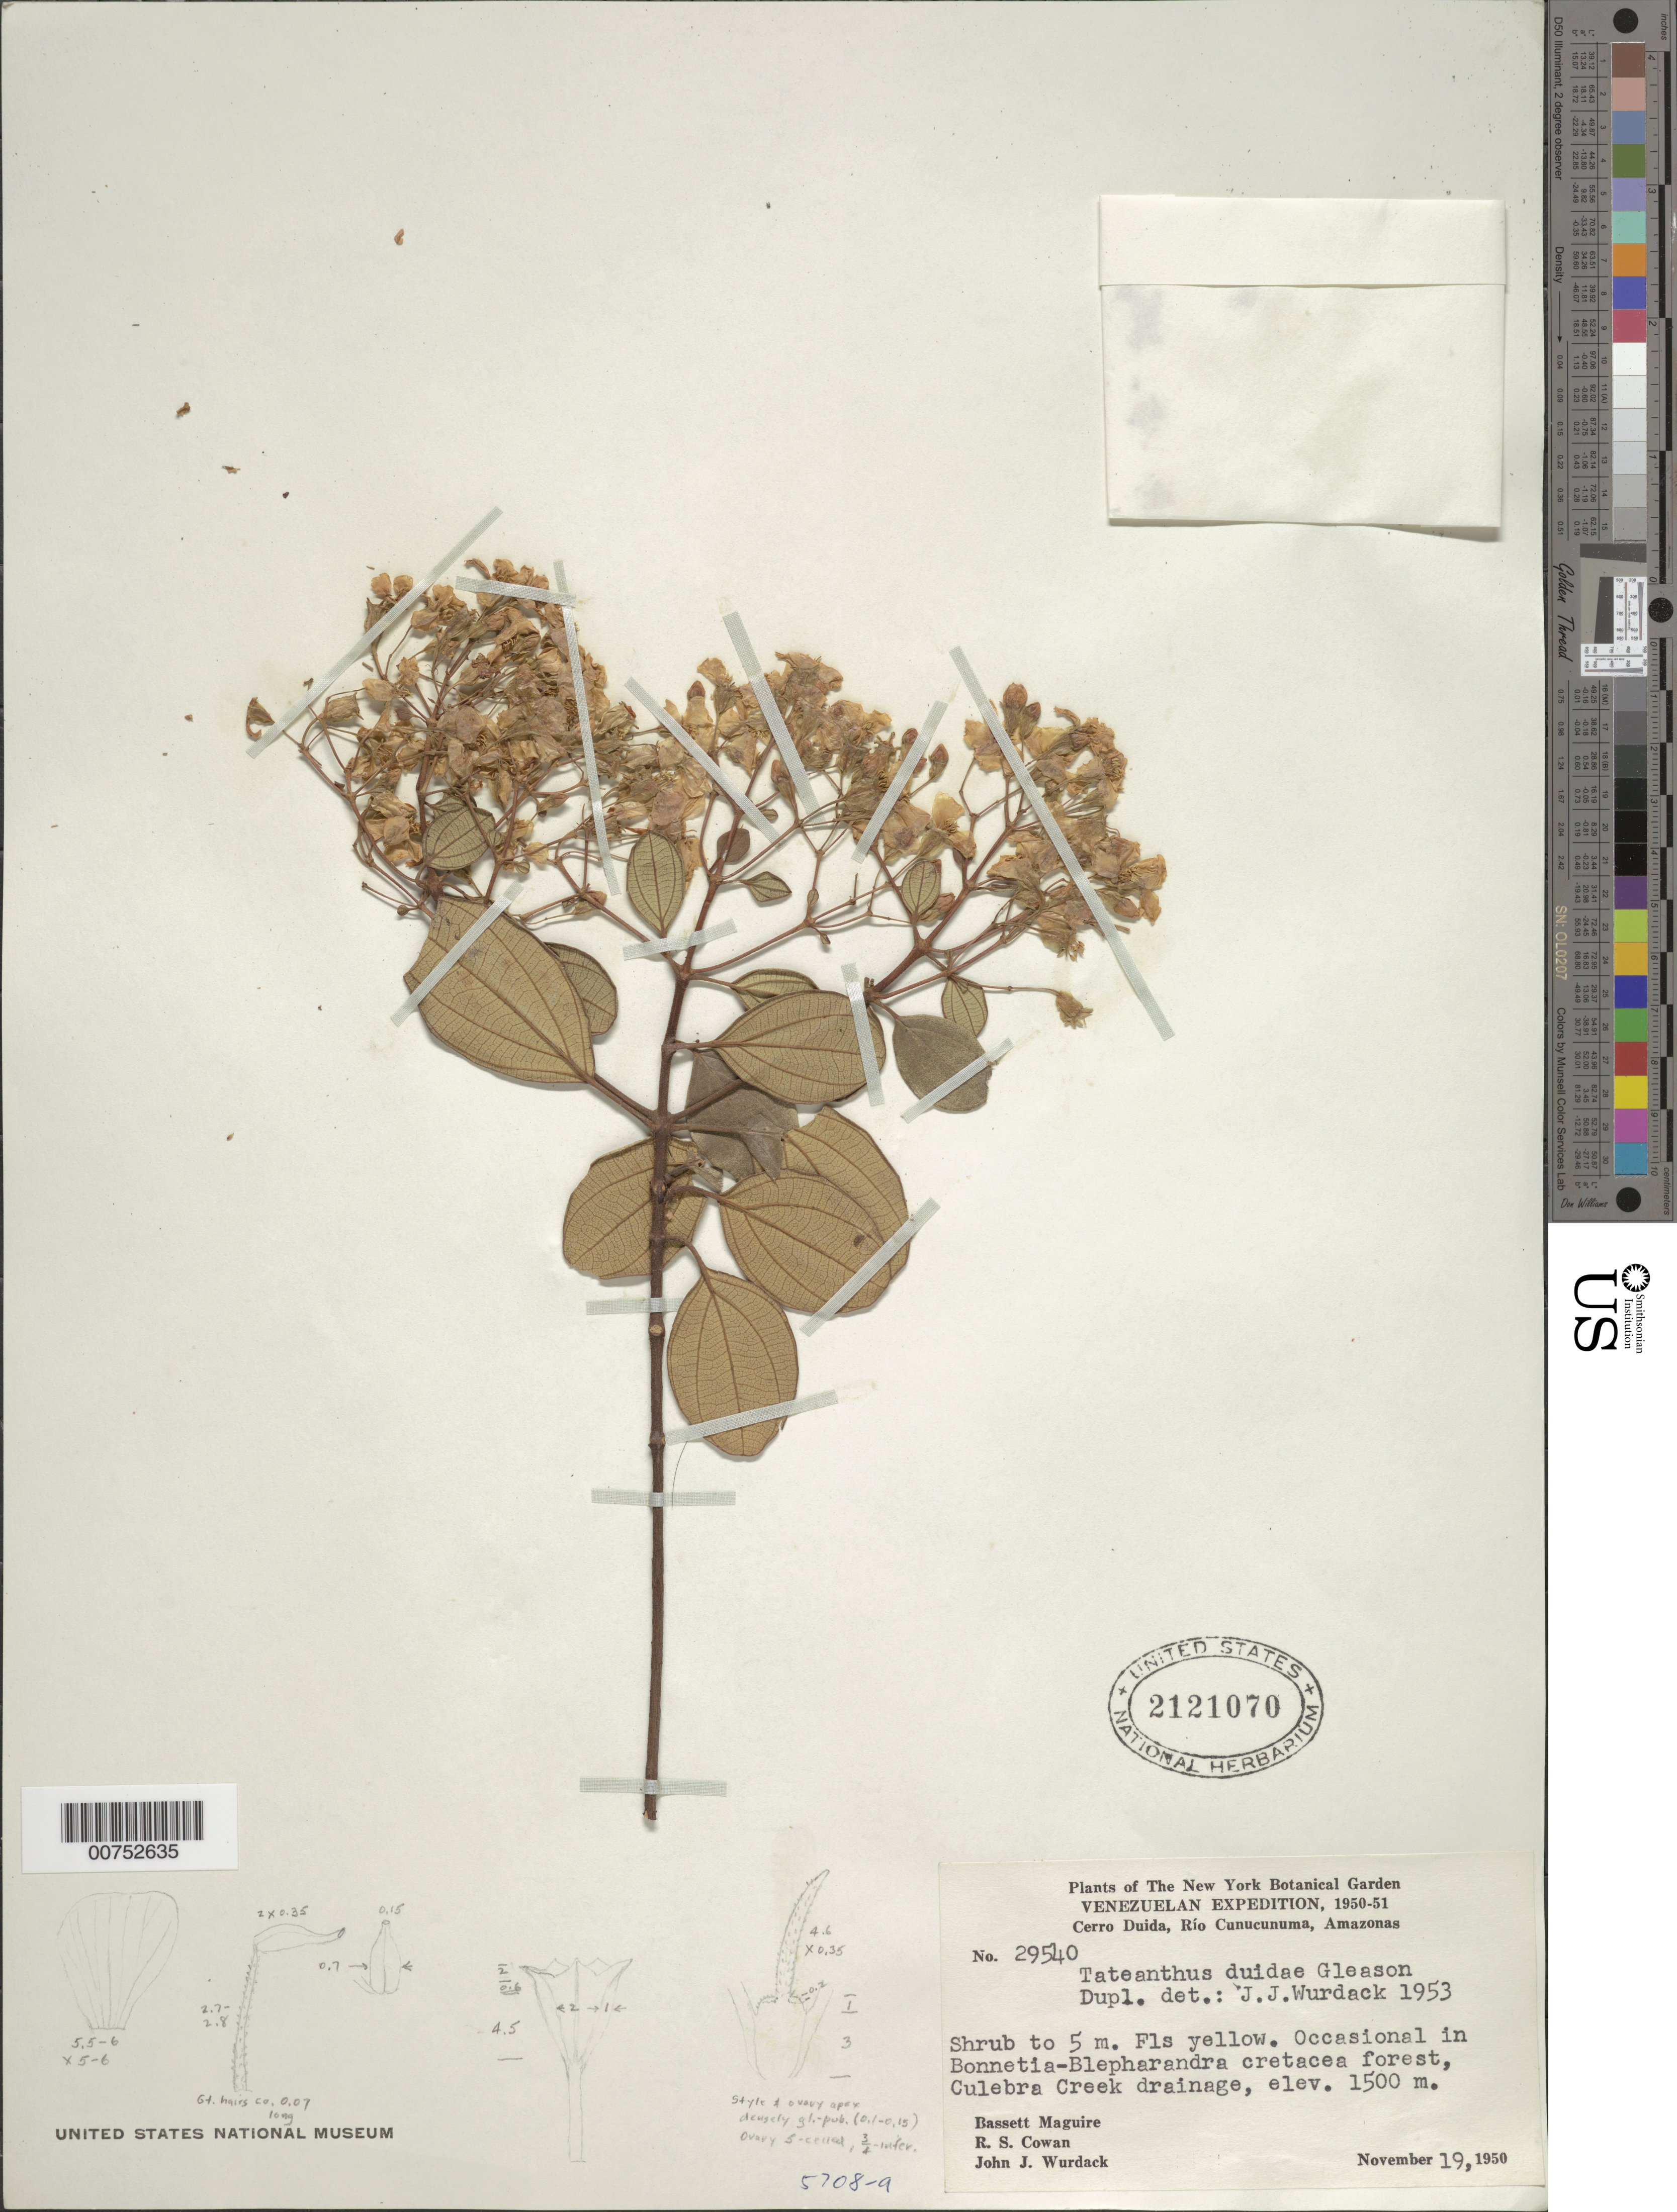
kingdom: Plantae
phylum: Tracheophyta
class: Magnoliopsida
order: Myrtales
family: Melastomataceae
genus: Tateanthus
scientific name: Tateanthus duidae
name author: Gleason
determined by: Wurdack, John J., (US), US (UNITED STATES)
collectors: B. Maguire, R. S. Cowan & J. J. Wurdack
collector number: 29540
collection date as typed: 19-Nov-50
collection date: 1950-11-19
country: Venezuela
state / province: Amazonas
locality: Cerro Duida, Río Cunucunuma, Culebra Creek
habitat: Bonnetia-Blepharandra cretacea forest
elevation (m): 1500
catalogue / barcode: US 2121070